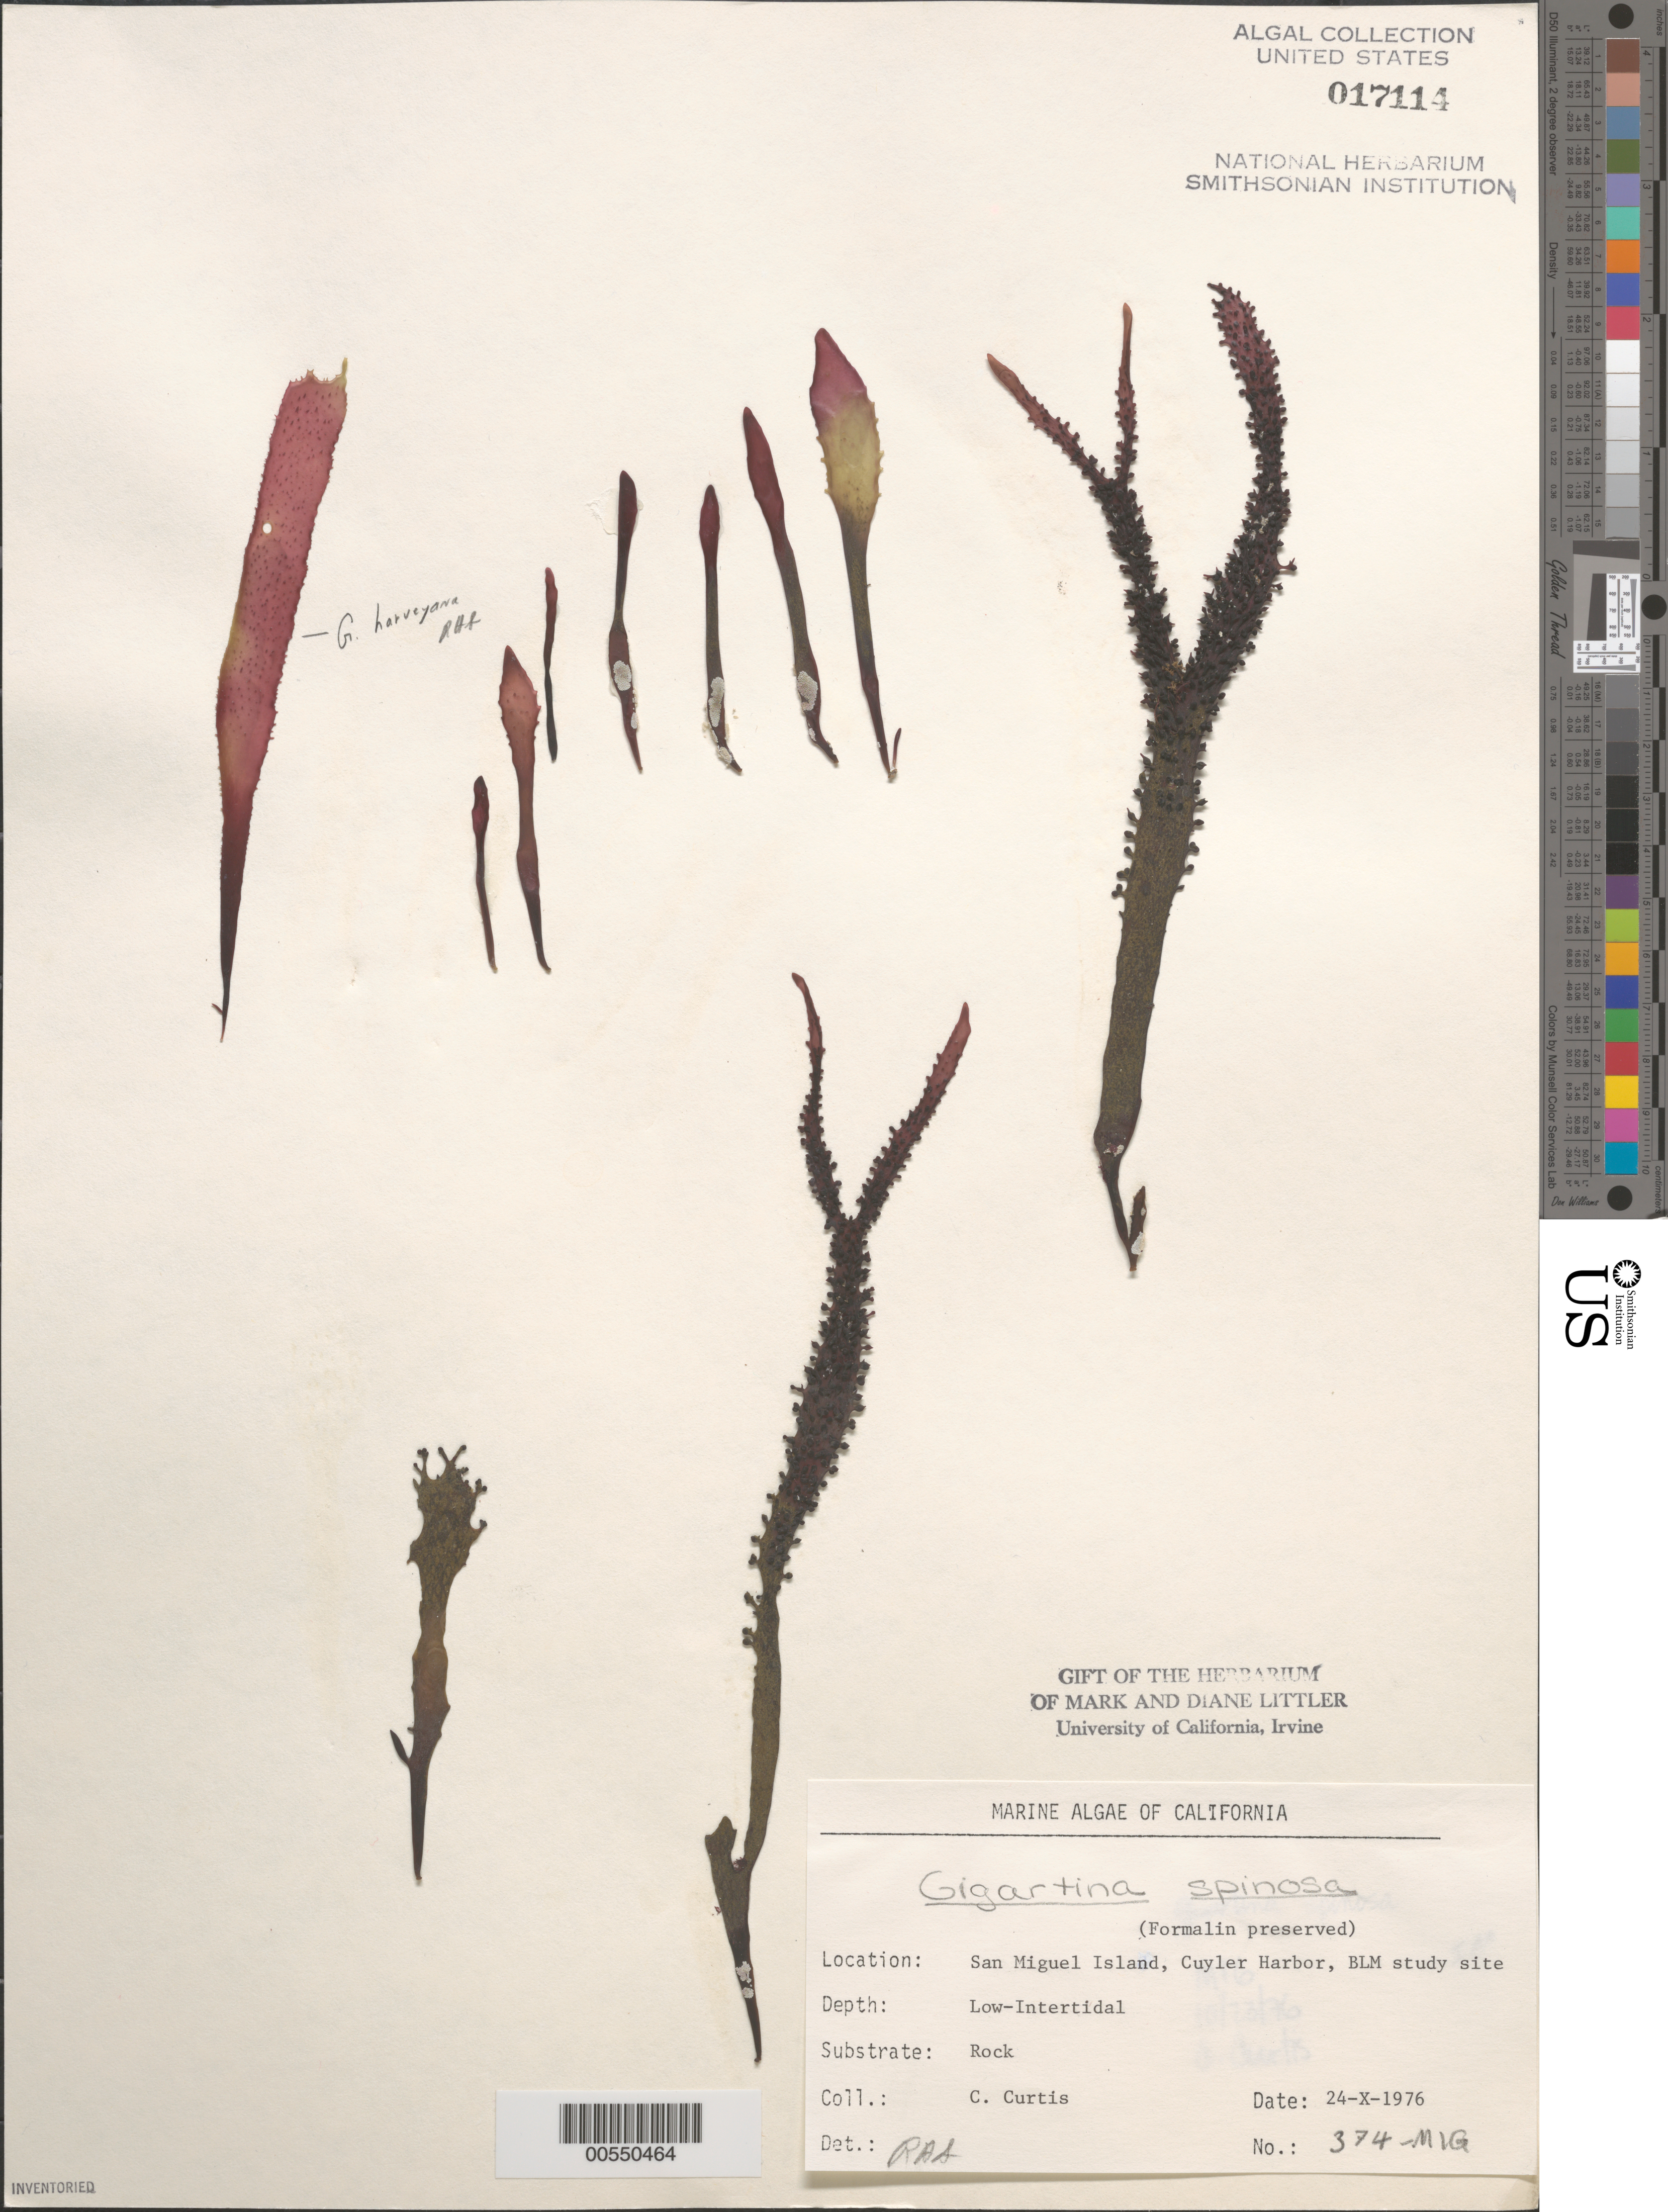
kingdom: Plantae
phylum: Rhodophyta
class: Florideophyceae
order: Gigartinales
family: Gigartinaceae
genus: Chondracanthus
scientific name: Chondracanthus spinosus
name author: (Kütz.) Guiry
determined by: Algae name updating Project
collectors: C. Curtis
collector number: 374-mig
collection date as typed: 24 Oct 1976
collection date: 1976-10-24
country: United States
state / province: California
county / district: Santa Barbara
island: San Miguel Island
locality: Cuyler Harbor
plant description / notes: BLM-SOCALBIGHT Rocky Intertidal Survey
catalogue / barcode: US 17114